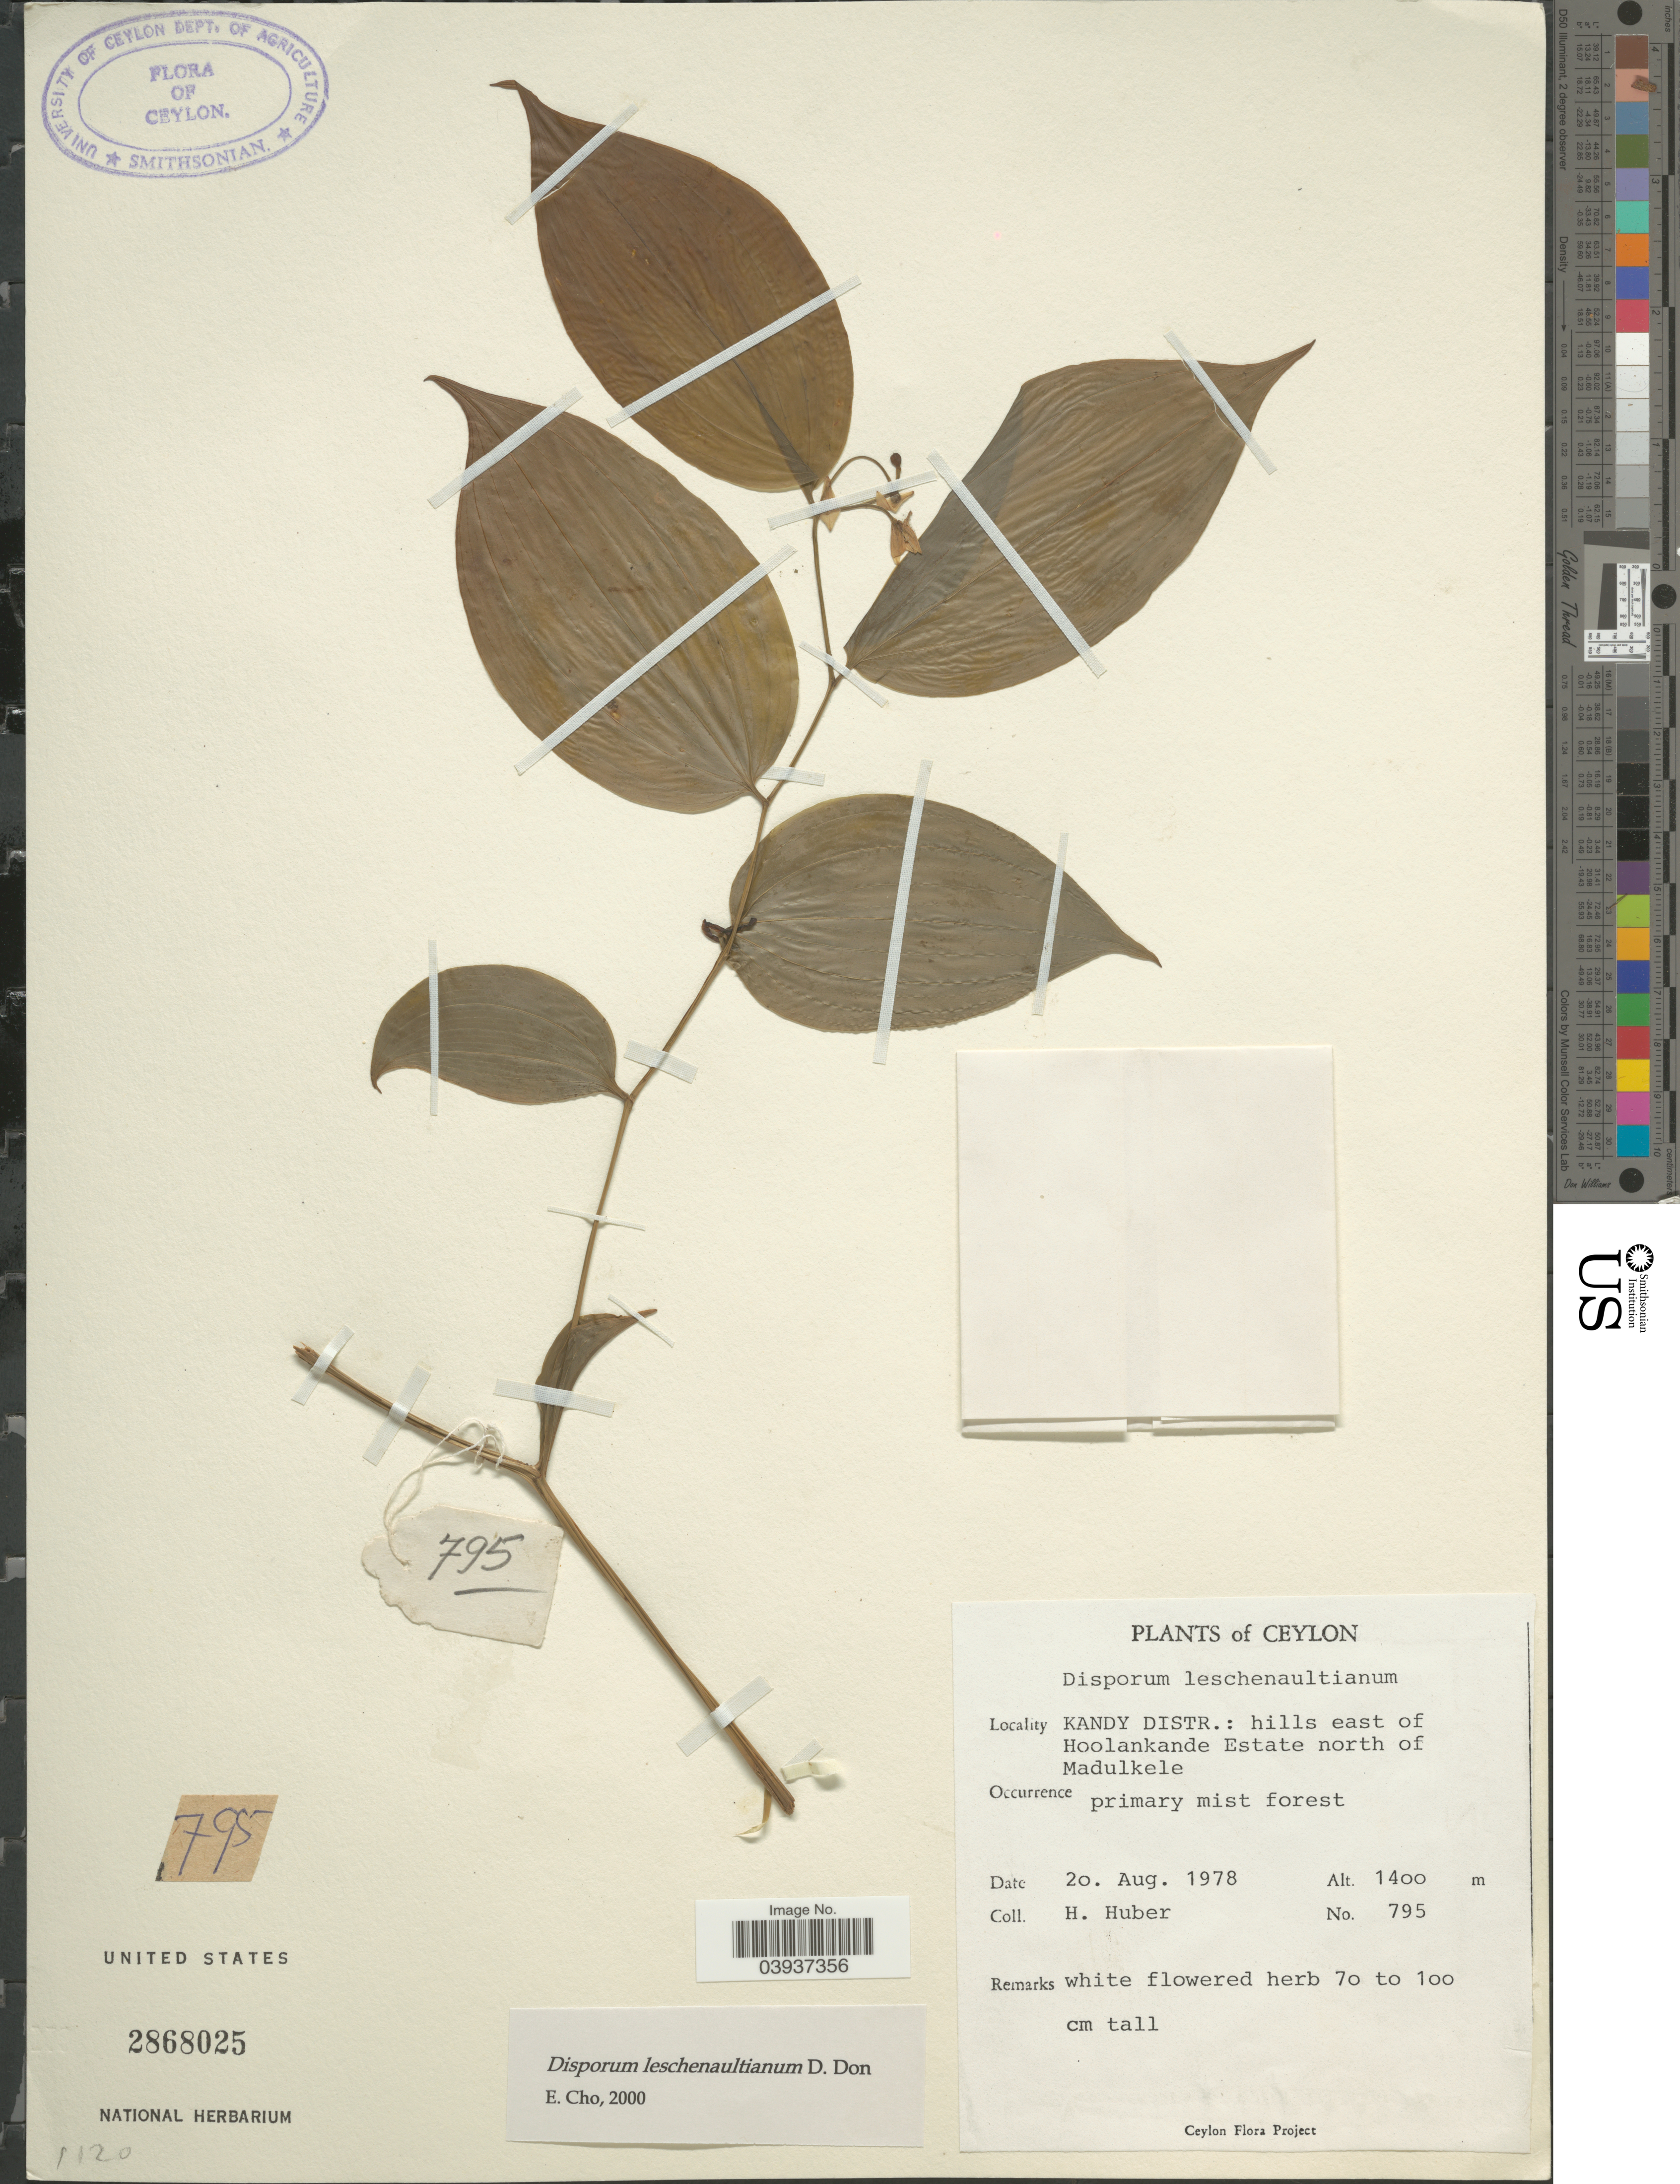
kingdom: Plantae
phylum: Tracheophyta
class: Liliopsida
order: Liliales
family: Colchicaceae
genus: Disporum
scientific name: Disporum cantoniense var. cantoniense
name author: (Lour.) Merr.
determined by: Strong, Mark T., (BOT), Smithsonian Institution - National Museum of Natural History (UNITED STATES)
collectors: H. Huber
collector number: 795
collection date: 1978-08-20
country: Sri Lanka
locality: Ceylon. Kandy Distr.: hills east of Hoolankande Estate north of Madulkele.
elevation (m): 1400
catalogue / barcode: US 2868025